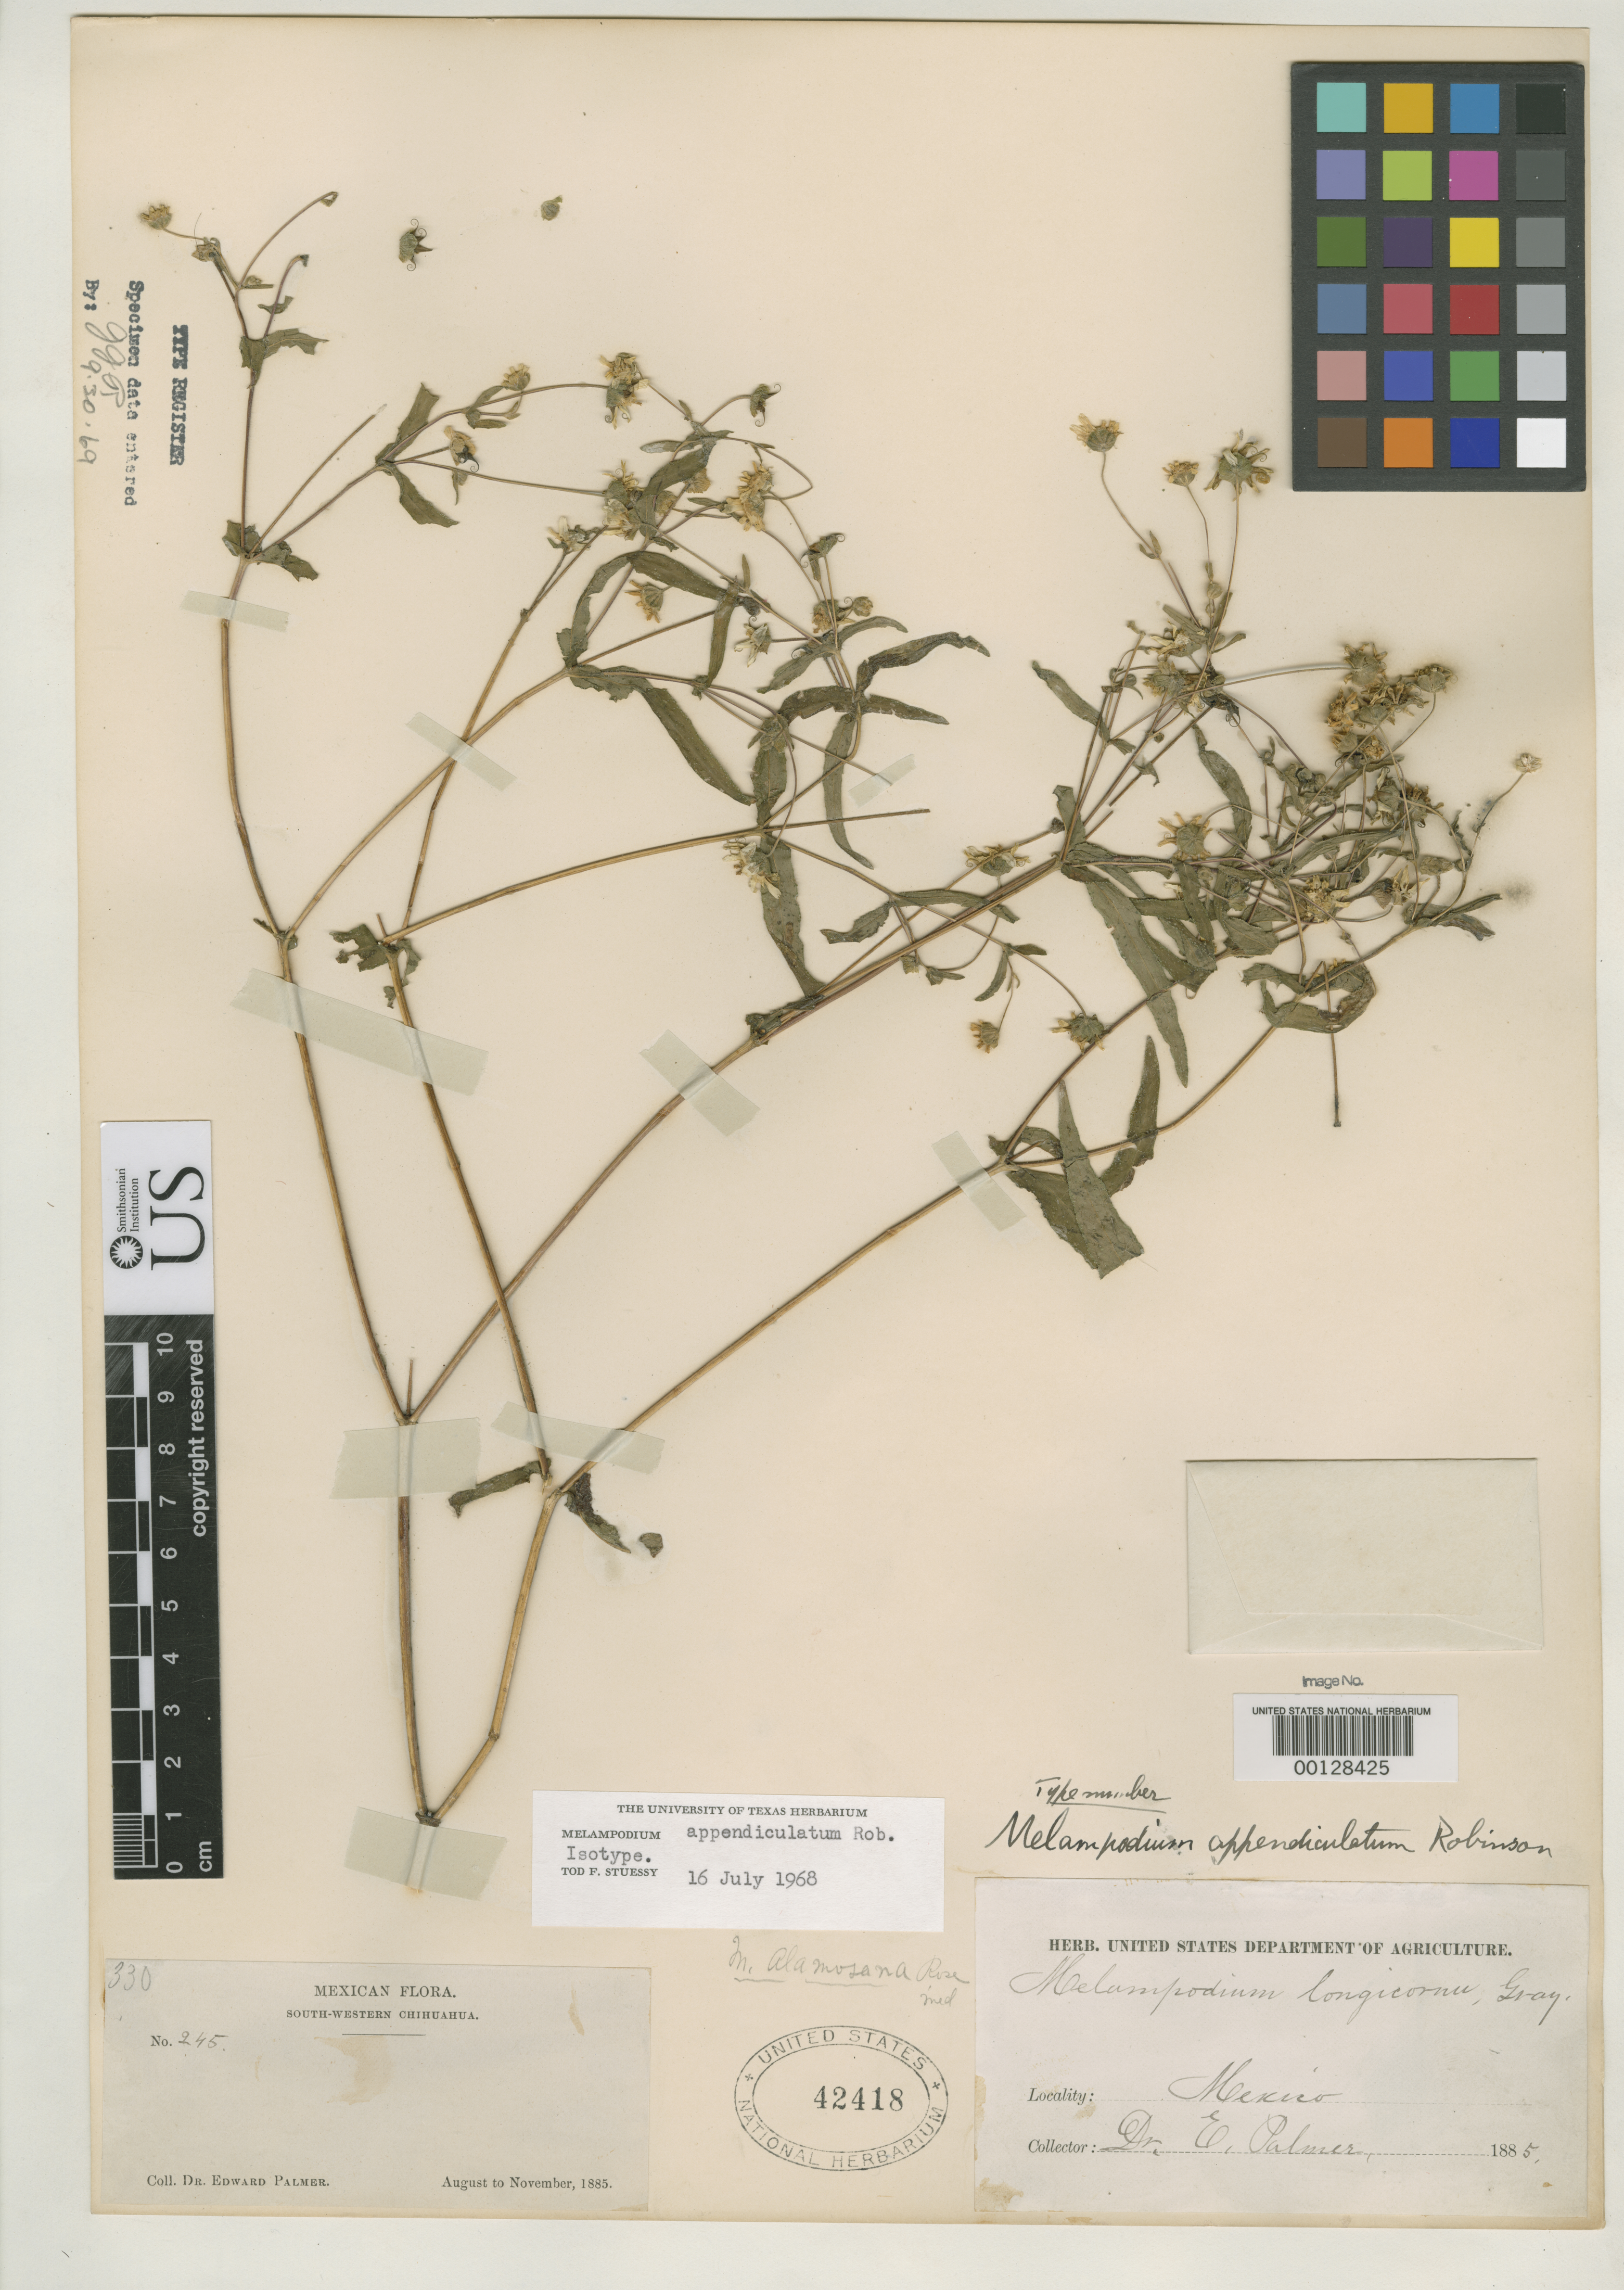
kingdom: Plantae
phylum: Tracheophyta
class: Magnoliopsida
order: Asterales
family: Asteraceae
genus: Melampodium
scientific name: Melampodium appendiculatum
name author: B.L. Rob.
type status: Isotype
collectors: E. Palmer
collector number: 245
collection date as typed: Aug 1895 to -- Nov 1895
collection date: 1895-08/1895-11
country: Mexico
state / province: Chihuahua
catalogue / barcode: US 42418